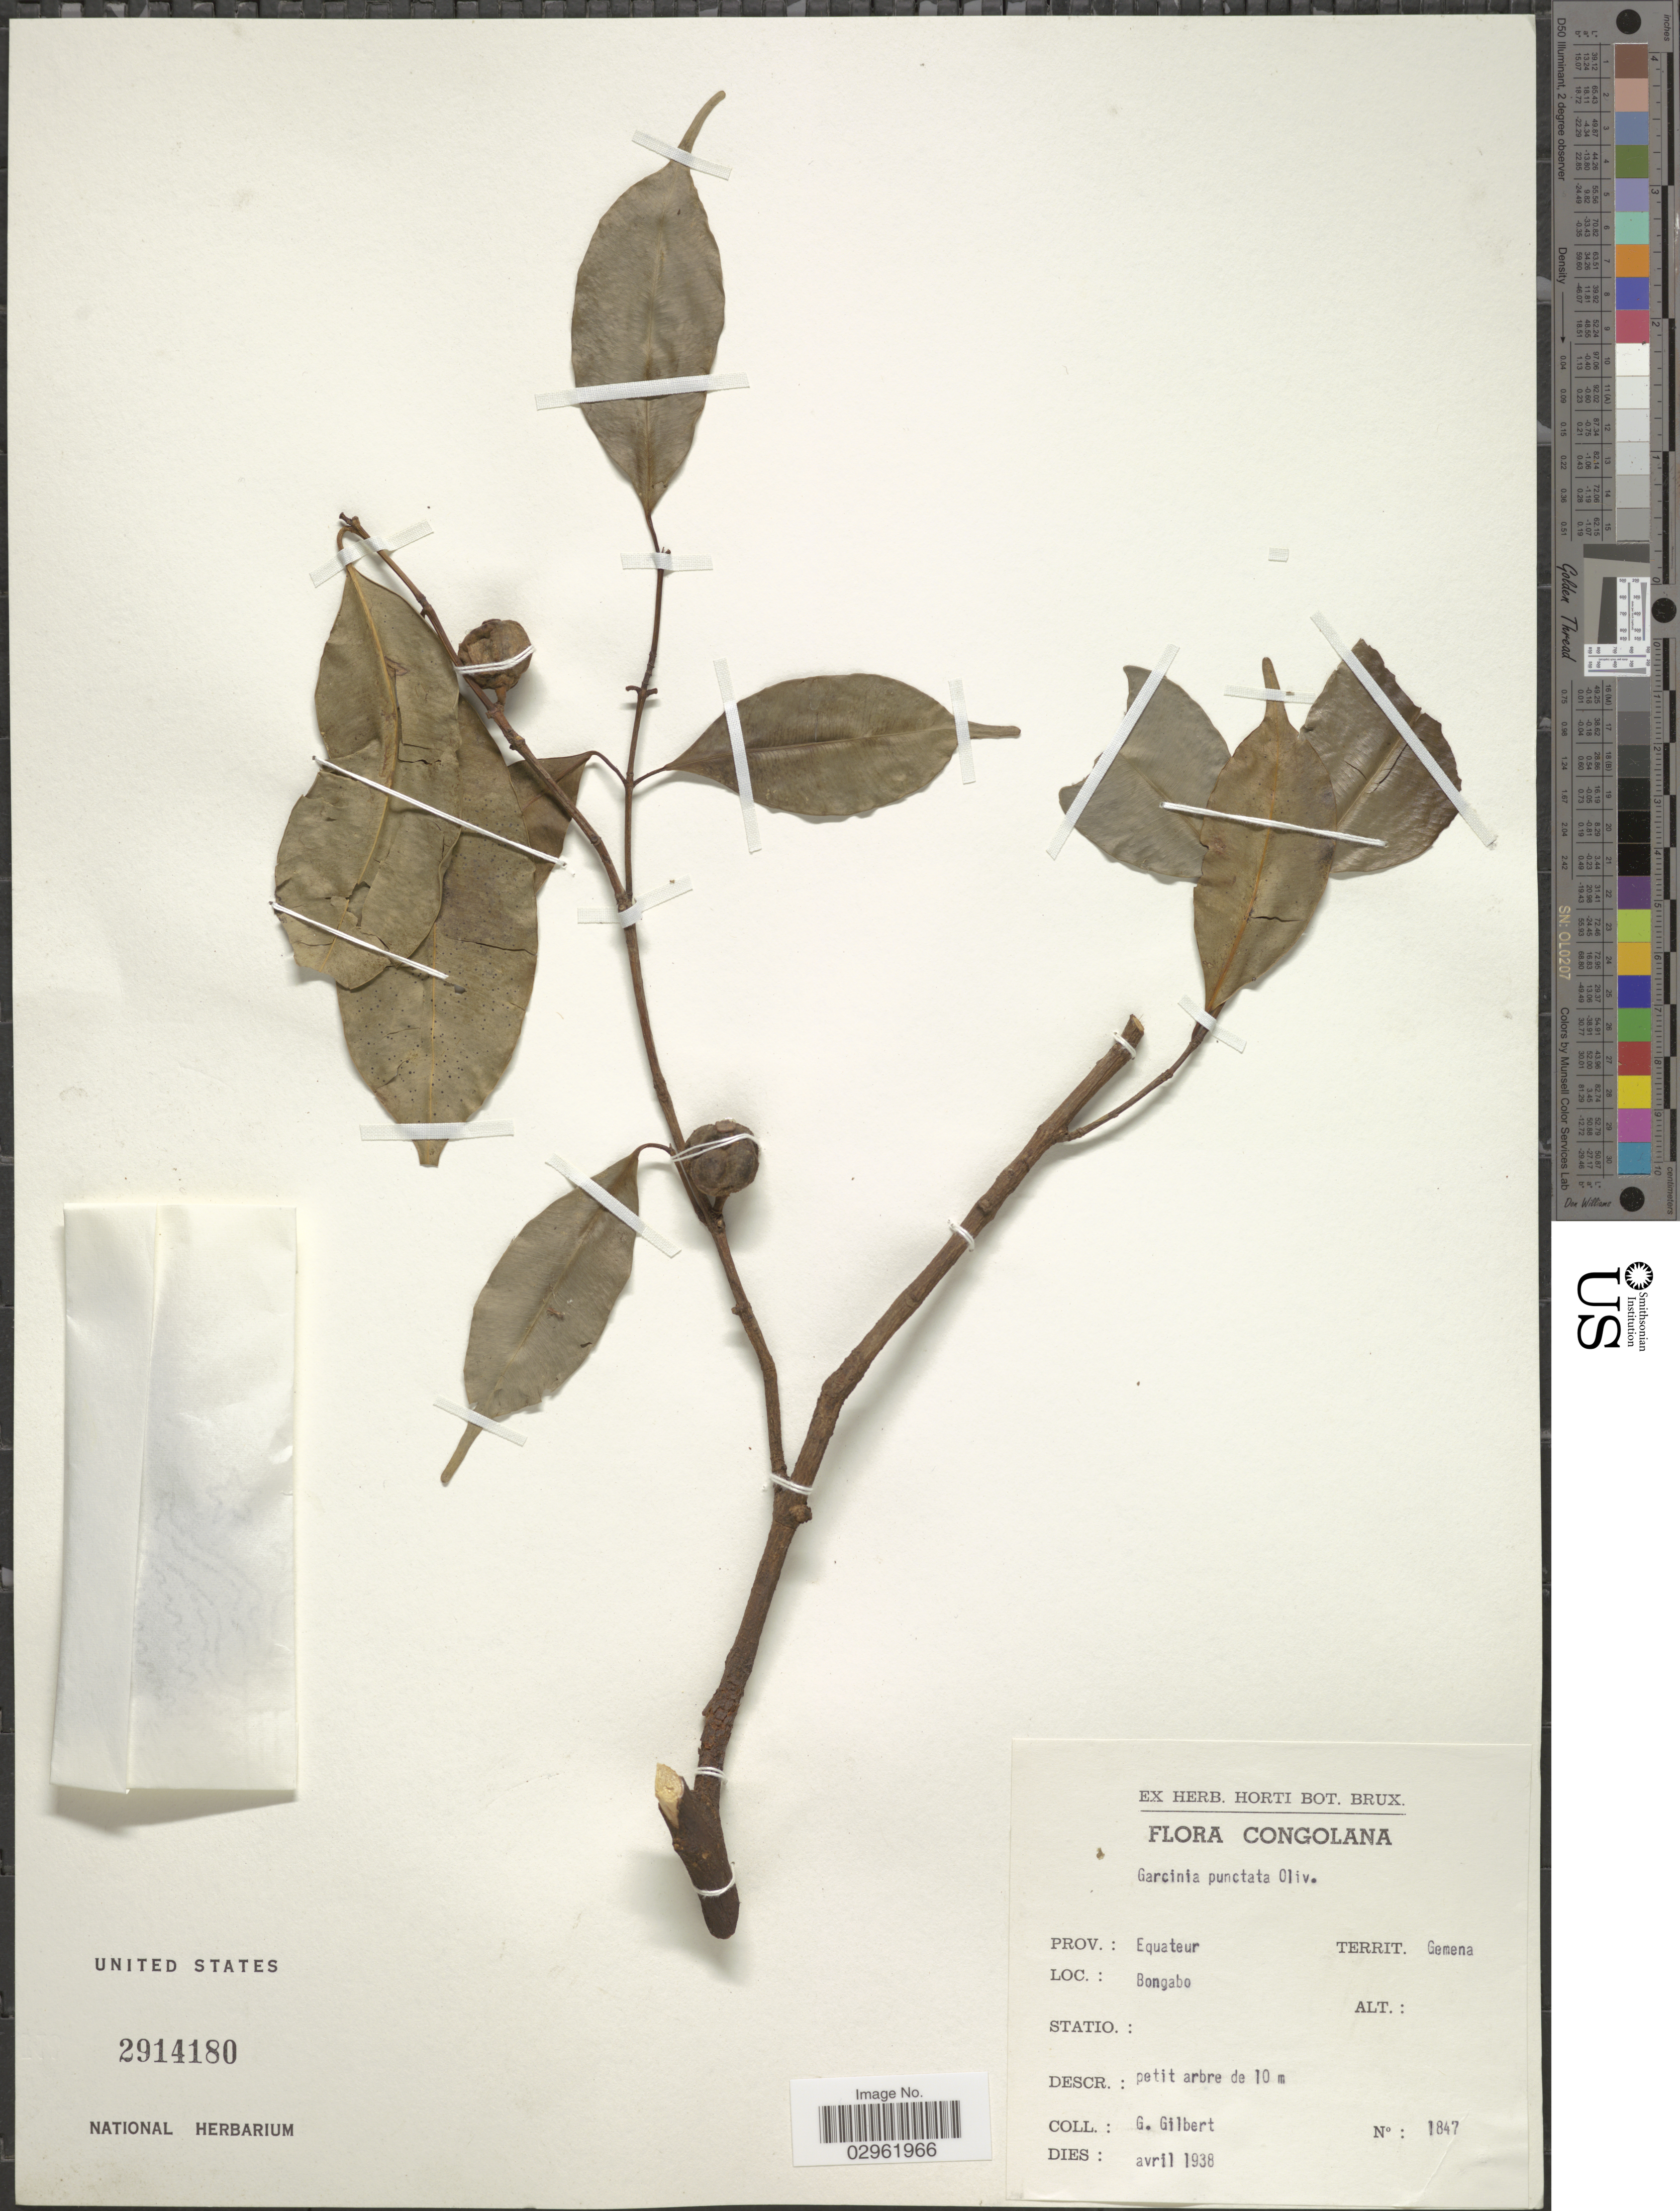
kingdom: Plantae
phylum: Tracheophyta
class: Magnoliopsida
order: Malpighiales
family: Clusiaceae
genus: Garcinia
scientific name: Garcinia punctata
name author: Oliv.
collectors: G. Gilbert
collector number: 1847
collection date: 1938-04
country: Congo, Democratic Republic of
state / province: Equateur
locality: Territ. Gemena, Bongabo.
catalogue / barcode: US 2914180